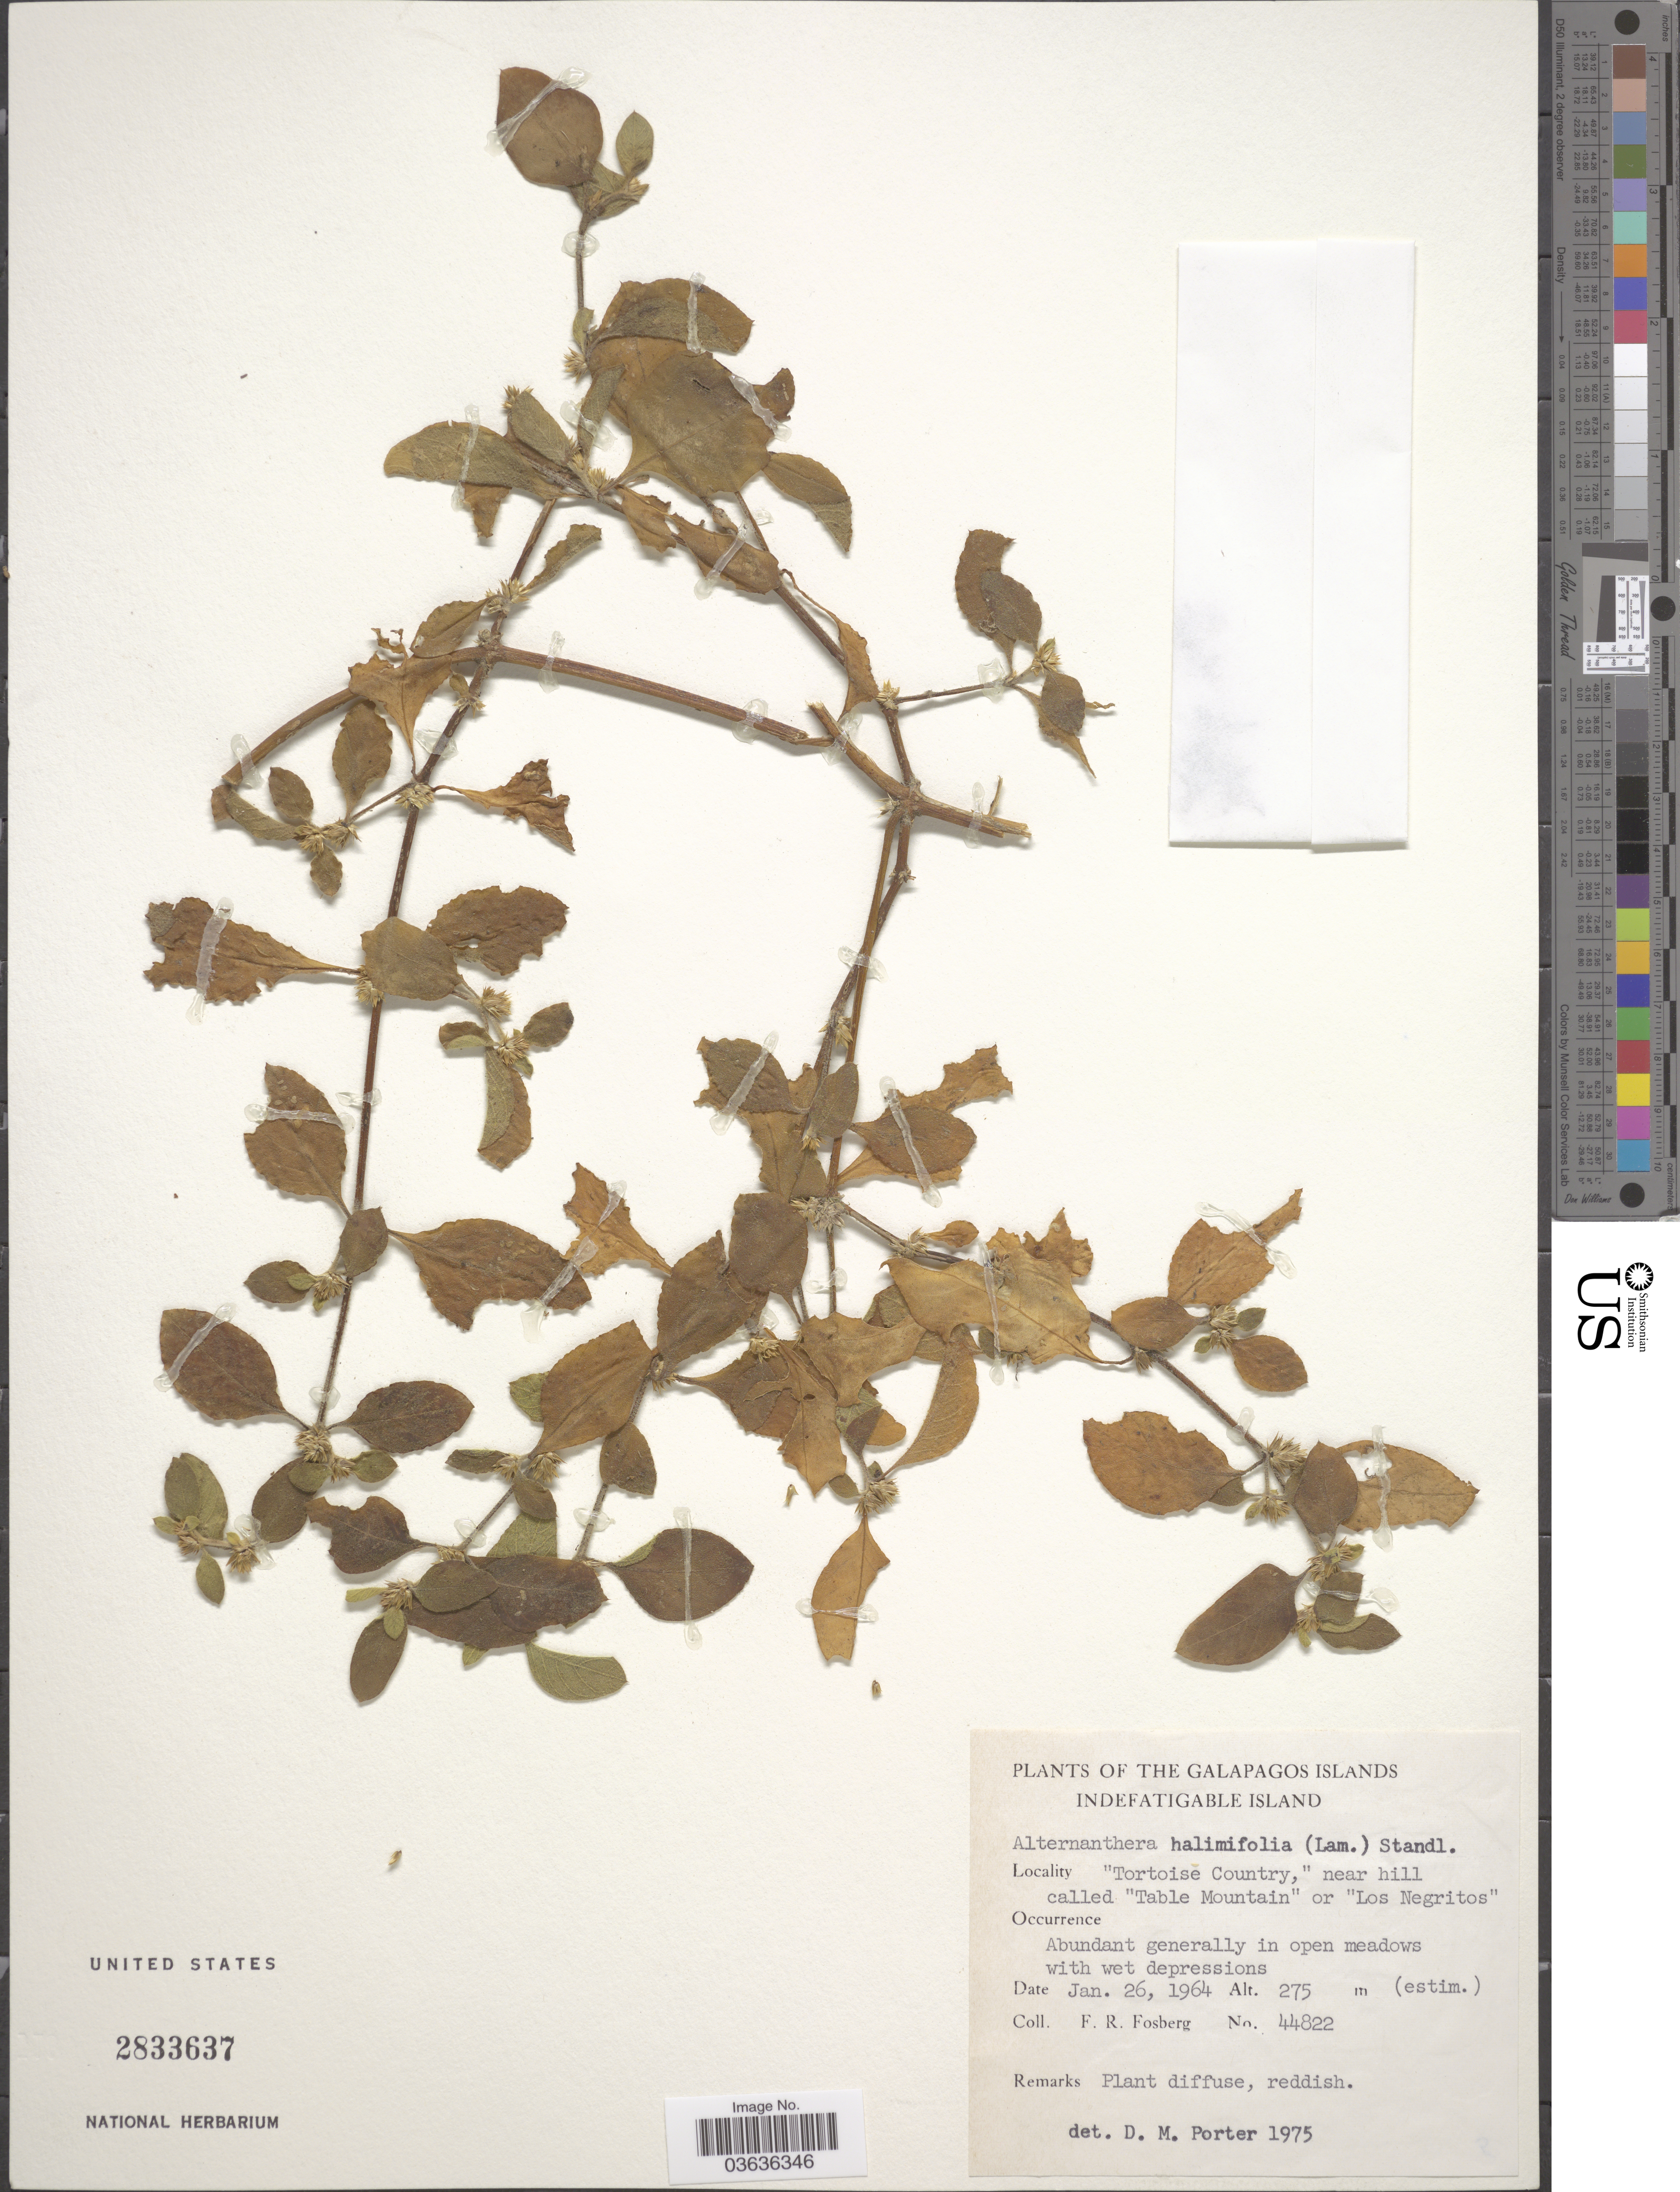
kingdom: Plantae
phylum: Tracheophyta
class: Magnoliopsida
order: Caryophyllales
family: Amaranthaceae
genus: Alternanthera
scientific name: Alternanthera halimifolia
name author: (Lam.) Standl. ex Pittier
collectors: F. R. Fosberg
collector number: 44822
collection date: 1964-01-26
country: Ecuador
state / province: Colón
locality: The Galapagos Islands. Indefatigable Island. "Tortoise Country," near hill called "Table Mountain" or "Los Negritos".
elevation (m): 275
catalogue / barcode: US 2833637